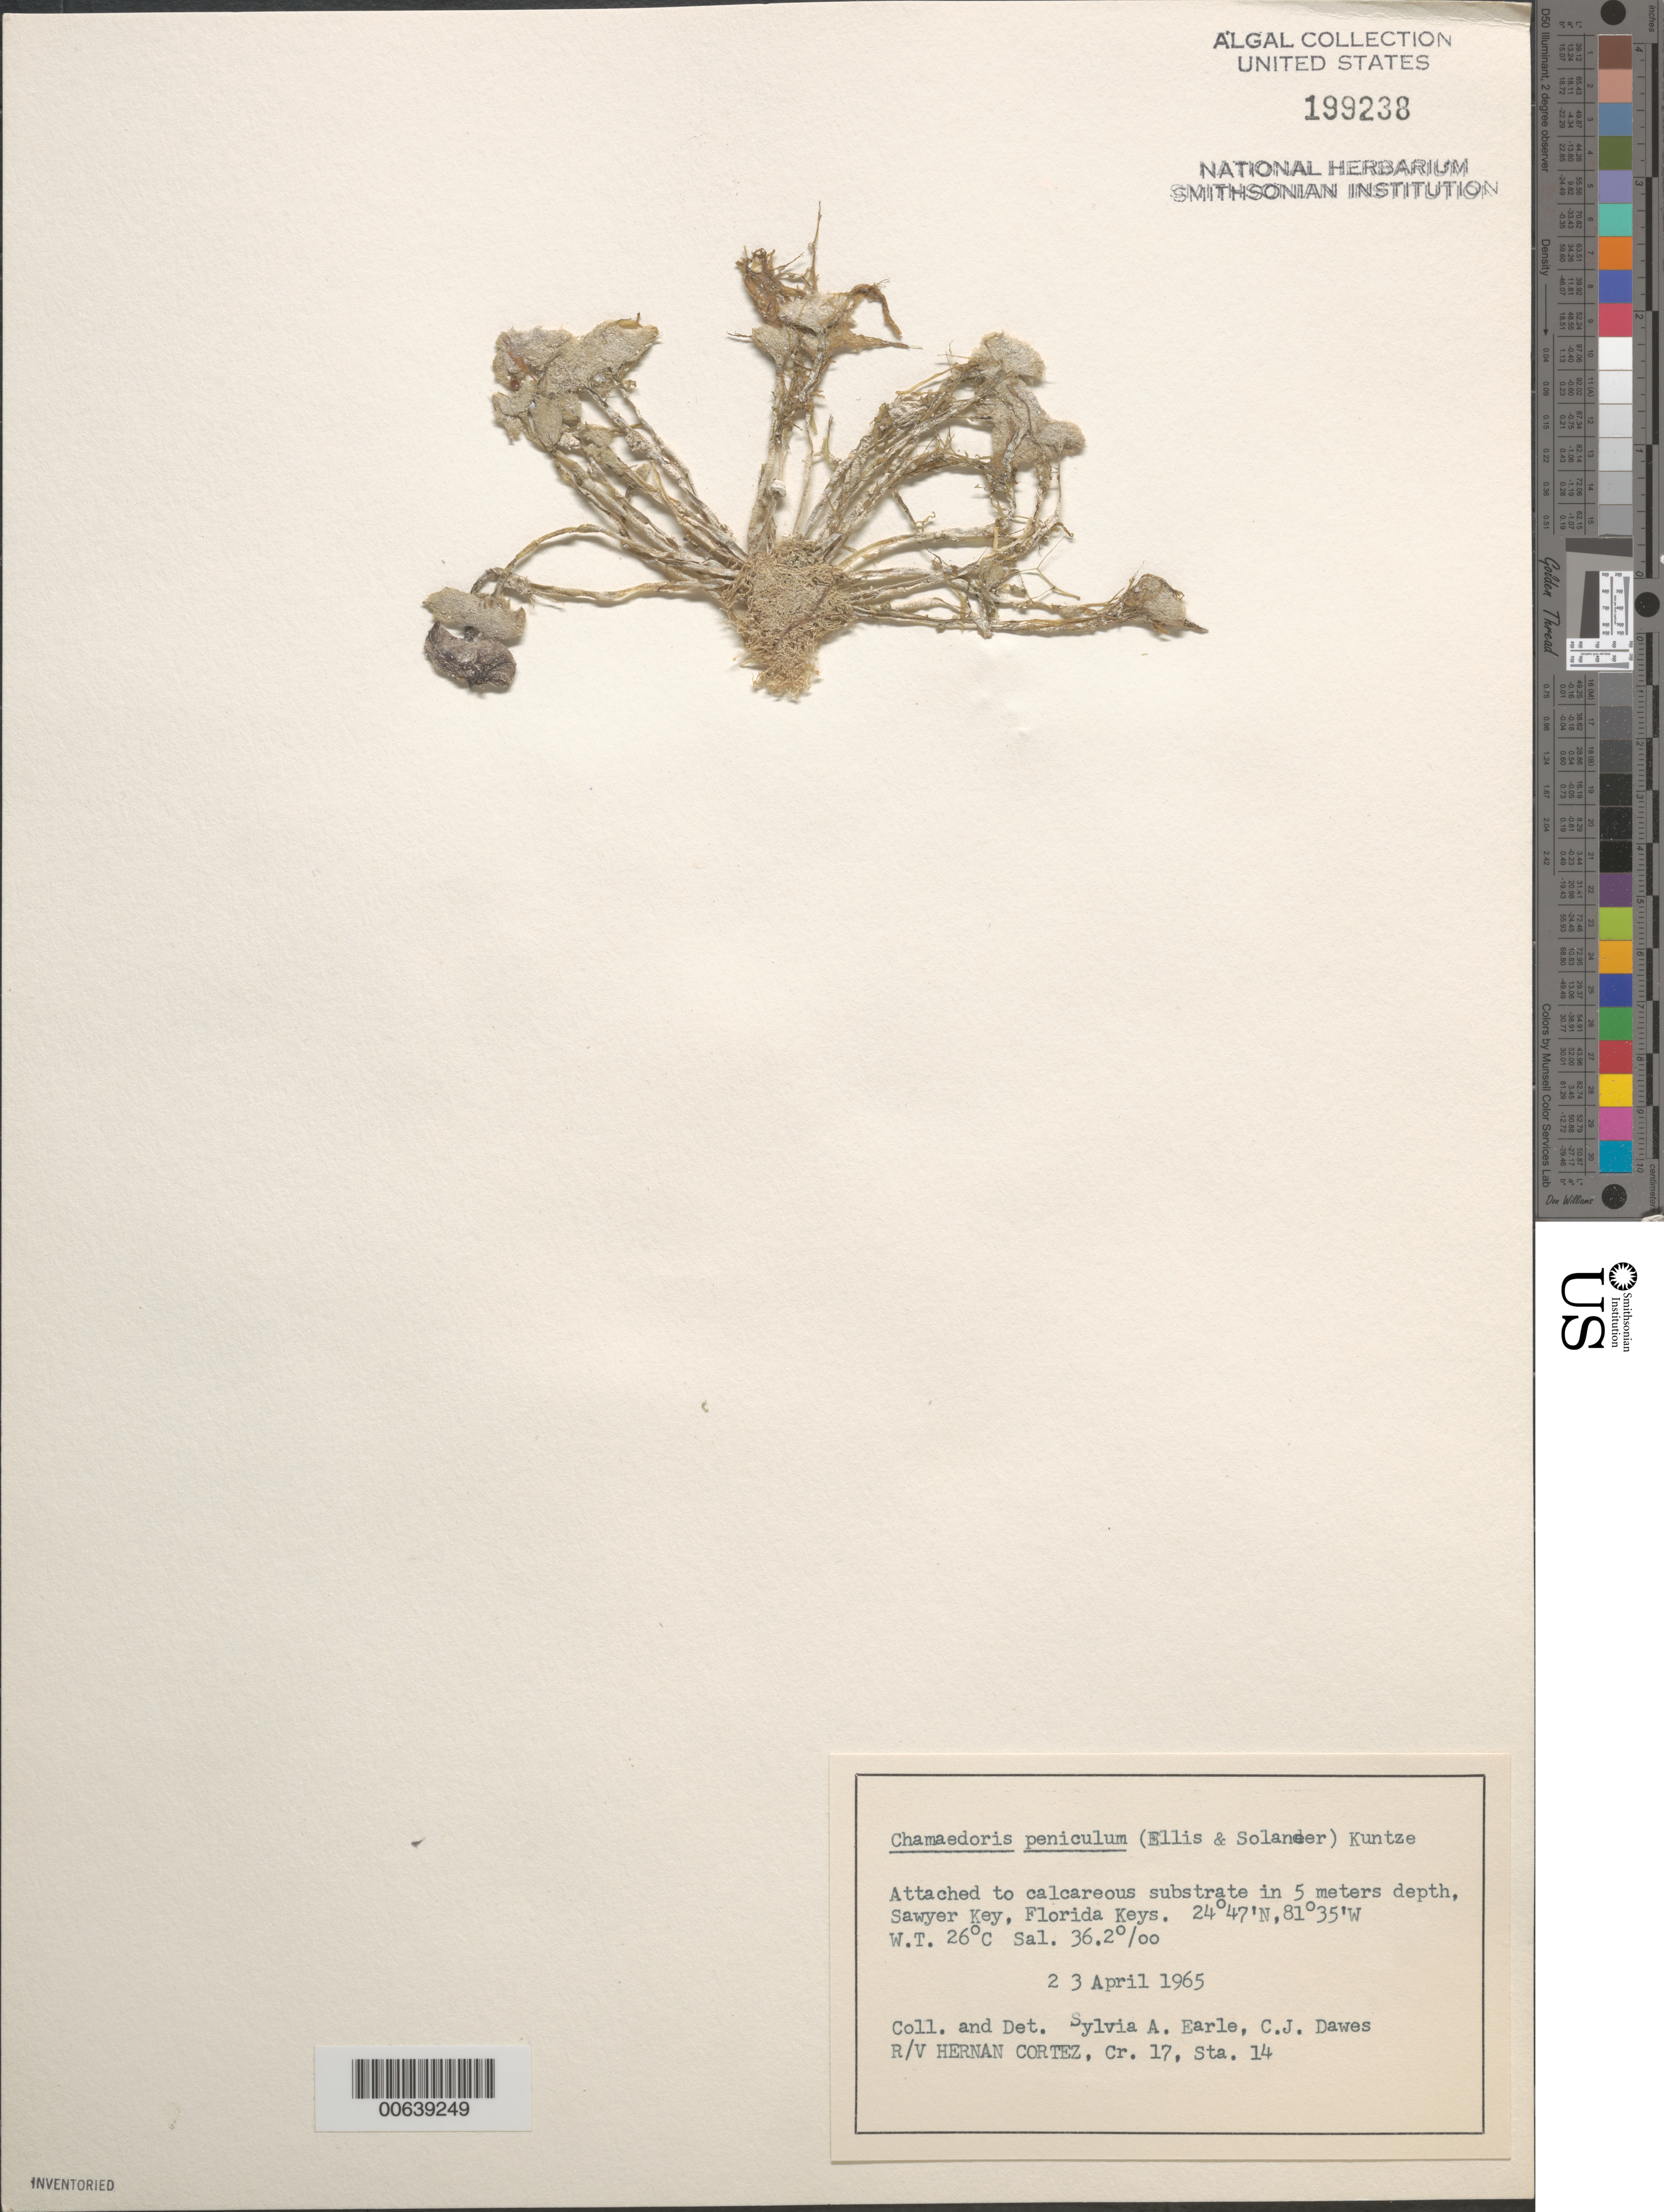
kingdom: Plantae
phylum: Chlorophyta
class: Ulvophyceae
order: Siphonocladales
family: Siphonocladaceae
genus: Chamaedoris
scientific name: Chamaedoris peniculum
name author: (J. Ellis & Sol.) Kuntze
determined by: Earle, S. A.; Dawes, C. J.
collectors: S. A. Earle & C. Dawes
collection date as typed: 23 Apr 1965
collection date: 1965-04-23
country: United States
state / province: Florida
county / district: Monroe County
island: Sawyer Key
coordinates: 24 47' N, 81 35' W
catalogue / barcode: US 199238